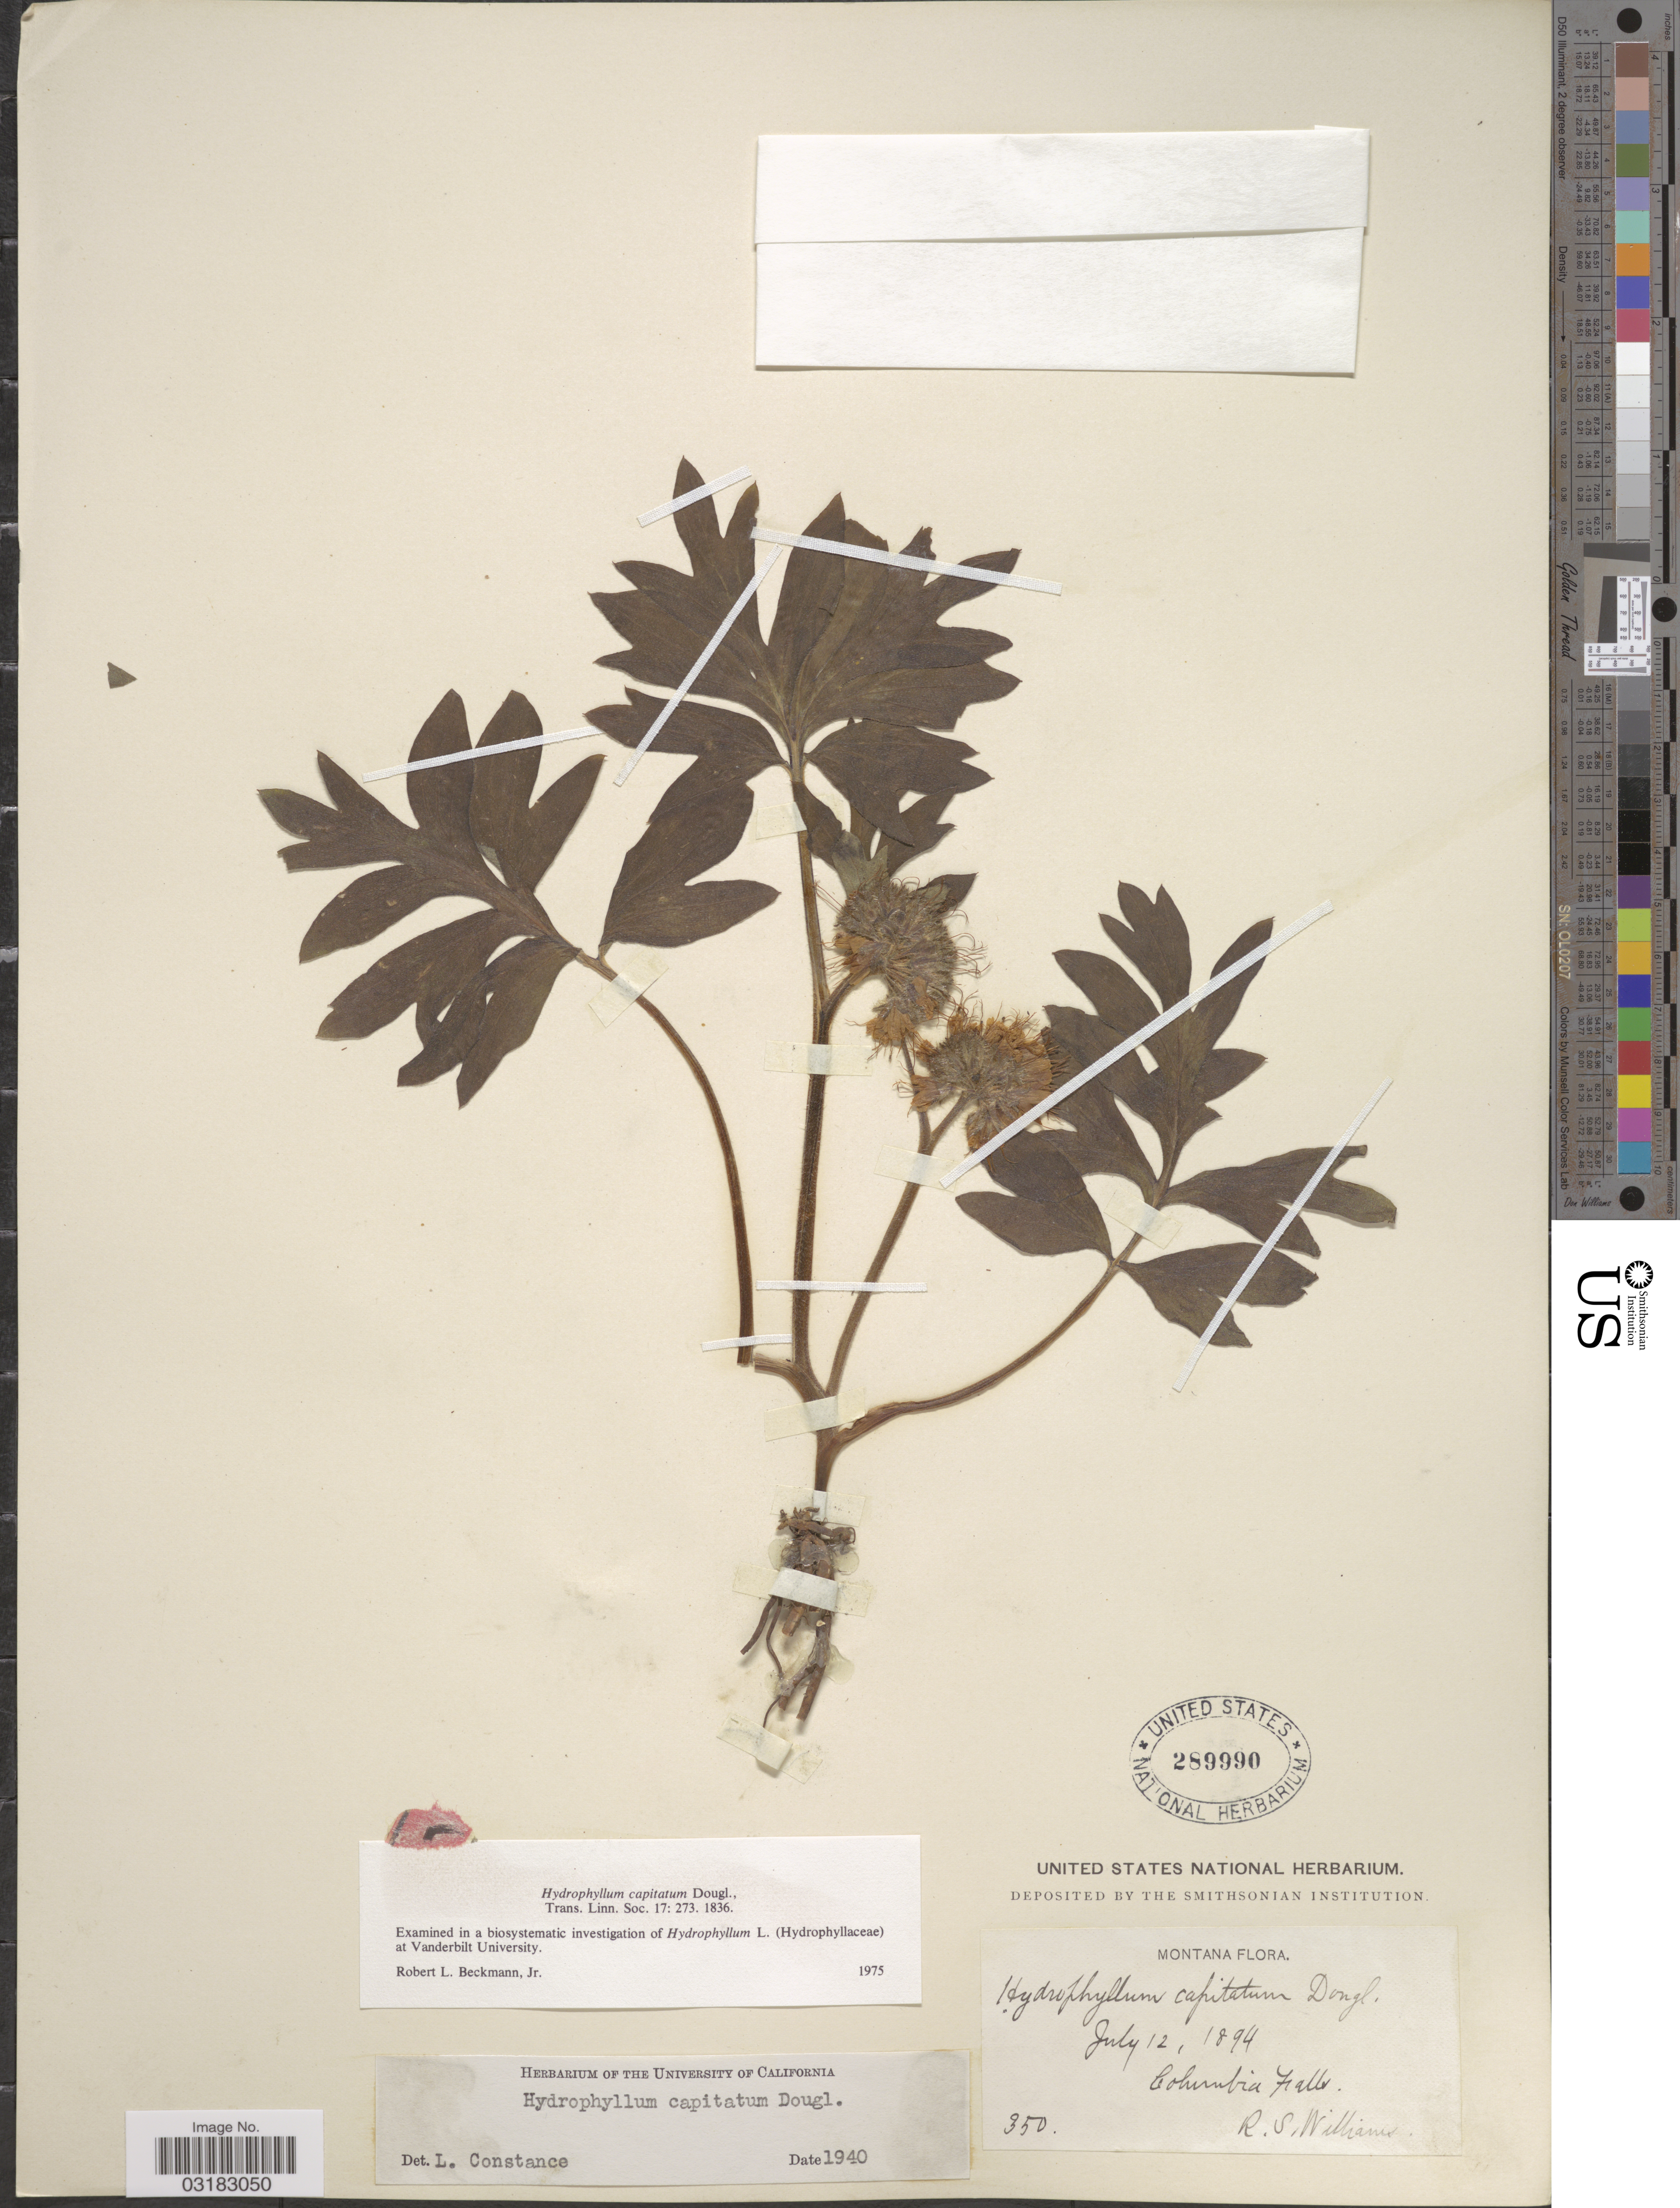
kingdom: Plantae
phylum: Tracheophyta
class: Magnoliopsida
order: Boraginales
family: Hydrophyllaceae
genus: Hydrophyllum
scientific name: Hydrophyllum capitatum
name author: Douglas ex Benth.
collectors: R. S. Williams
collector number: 350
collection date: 1894-07-12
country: United States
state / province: Montana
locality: Columbia Falls.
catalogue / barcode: US 289990